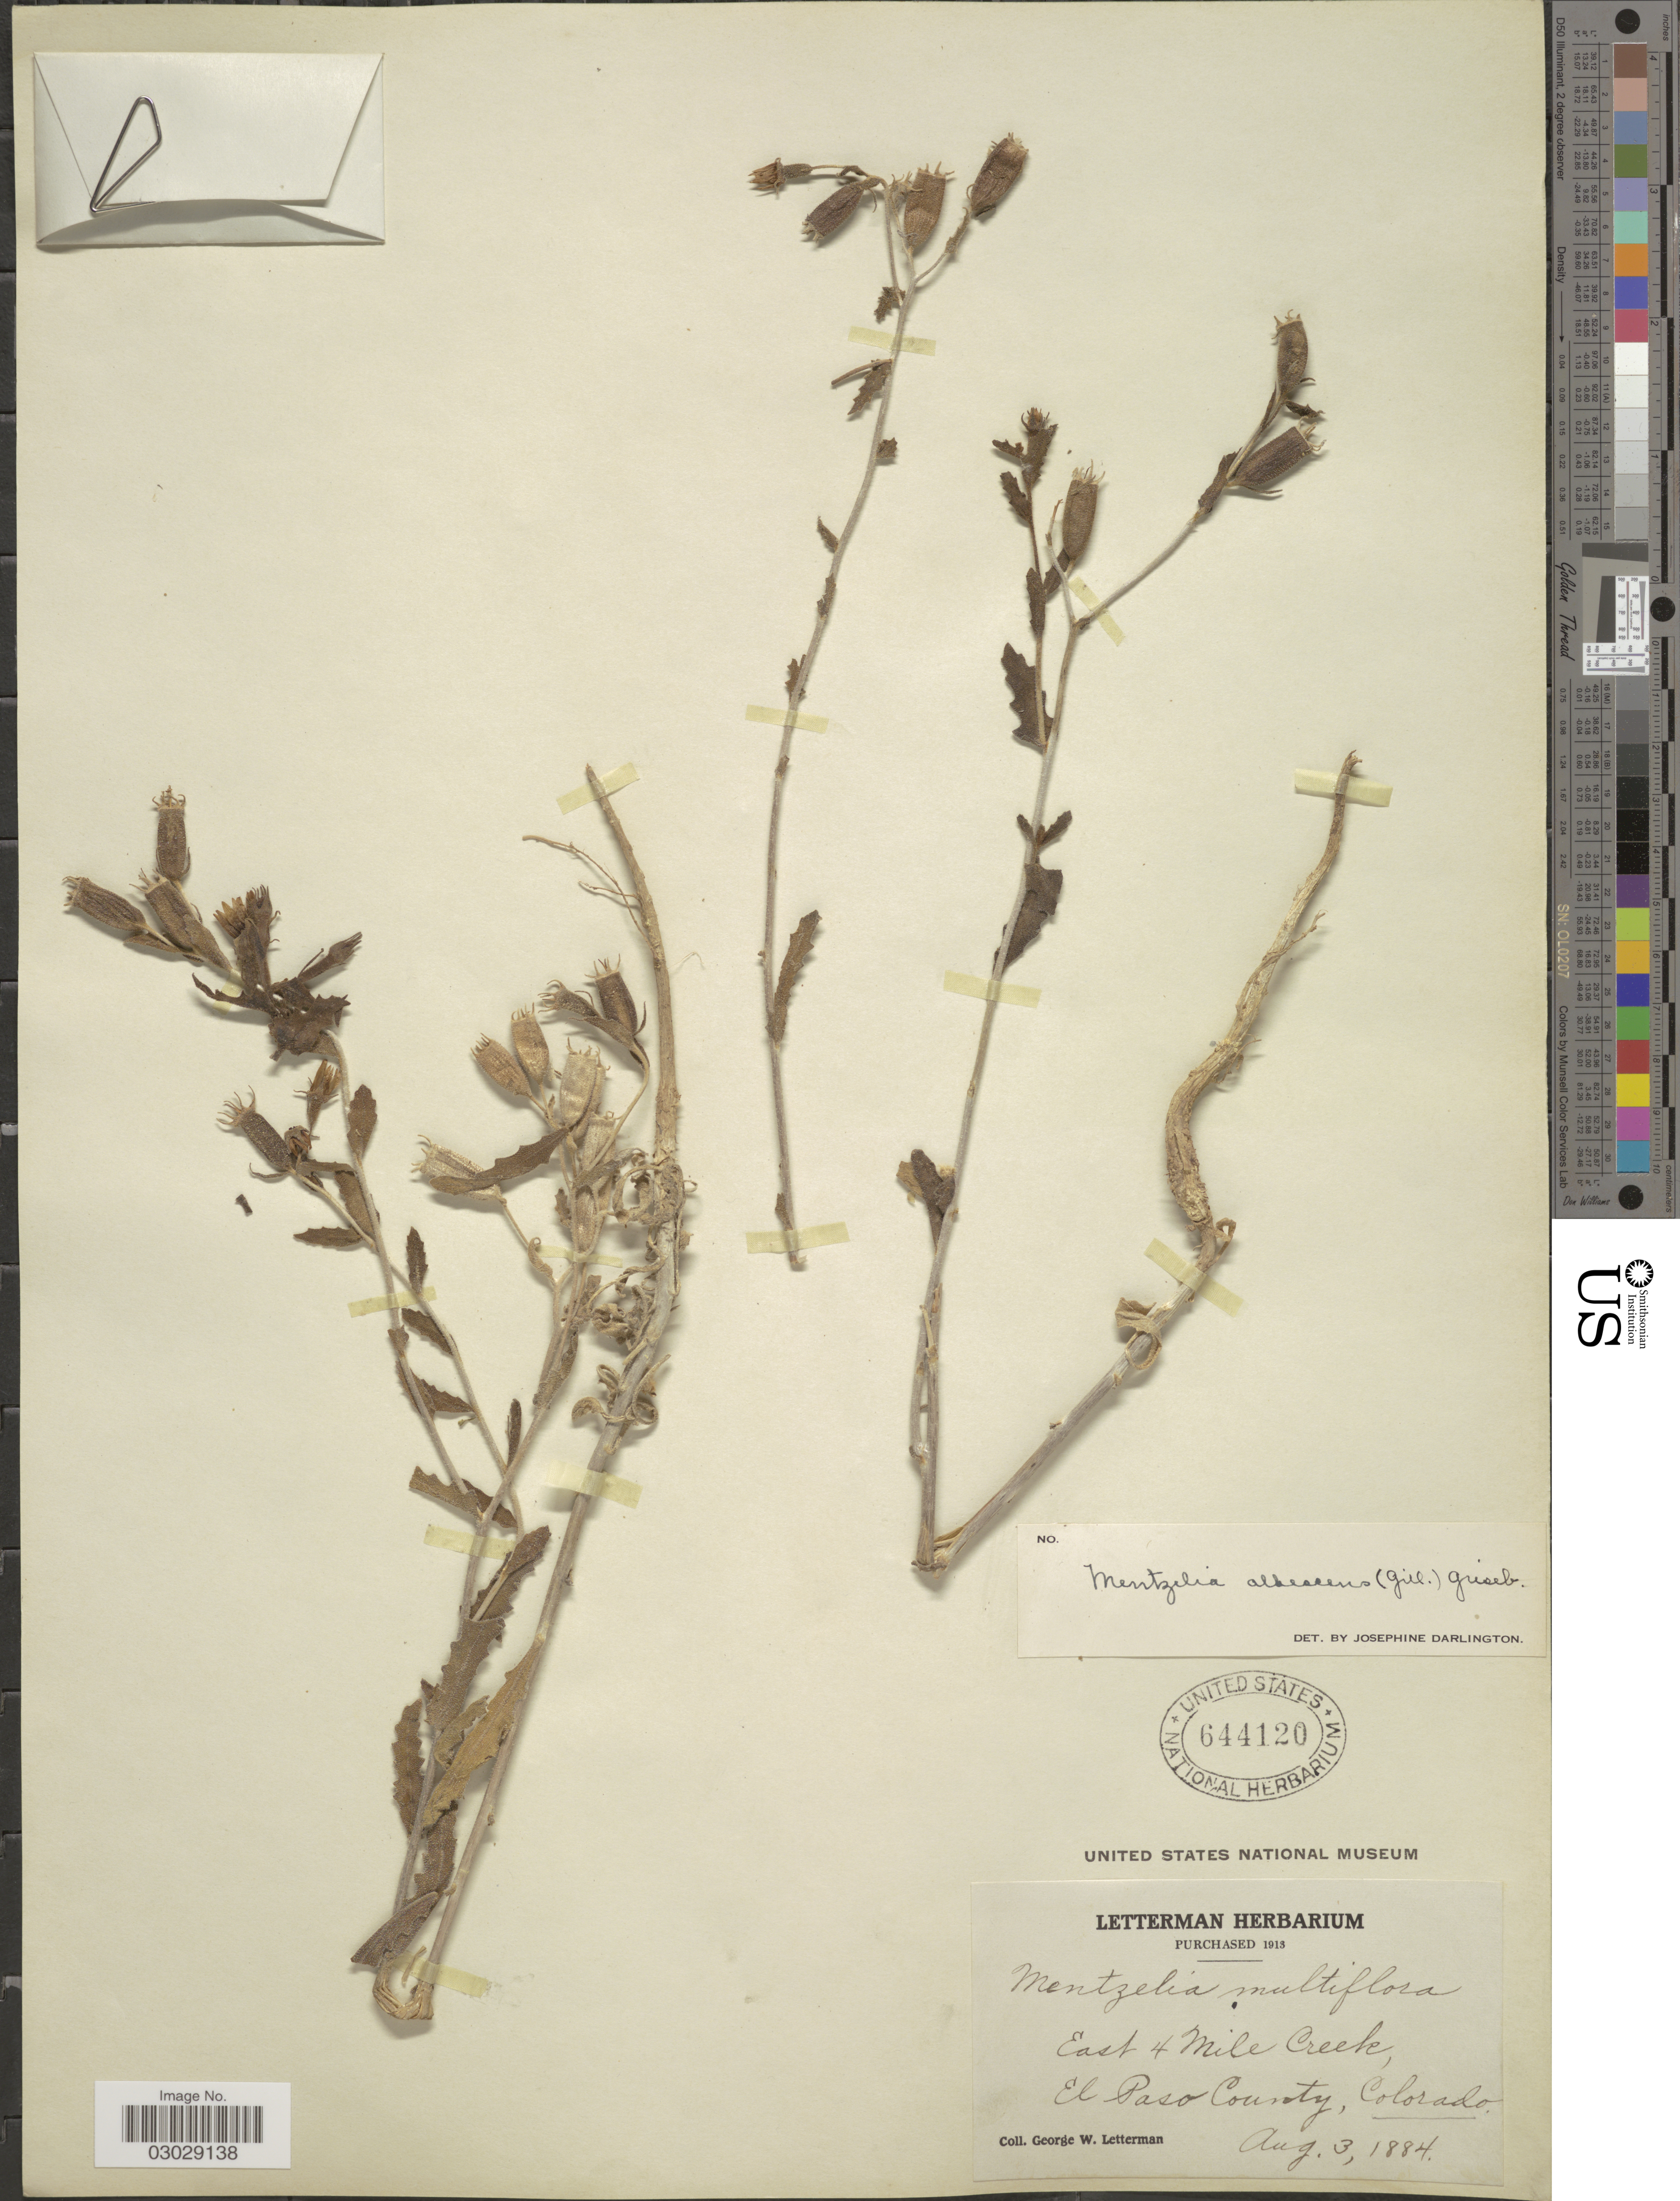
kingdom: Plantae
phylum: Tracheophyta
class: Magnoliopsida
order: Cornales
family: Loasaceae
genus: Mentzelia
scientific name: Mentzelia albescens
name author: (Gillies ex Arn.) Griseb.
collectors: G. W. Letterman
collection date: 1884-08-03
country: United States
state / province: Colorado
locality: East 4 Mile Creek, El Paso County.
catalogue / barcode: US 644120